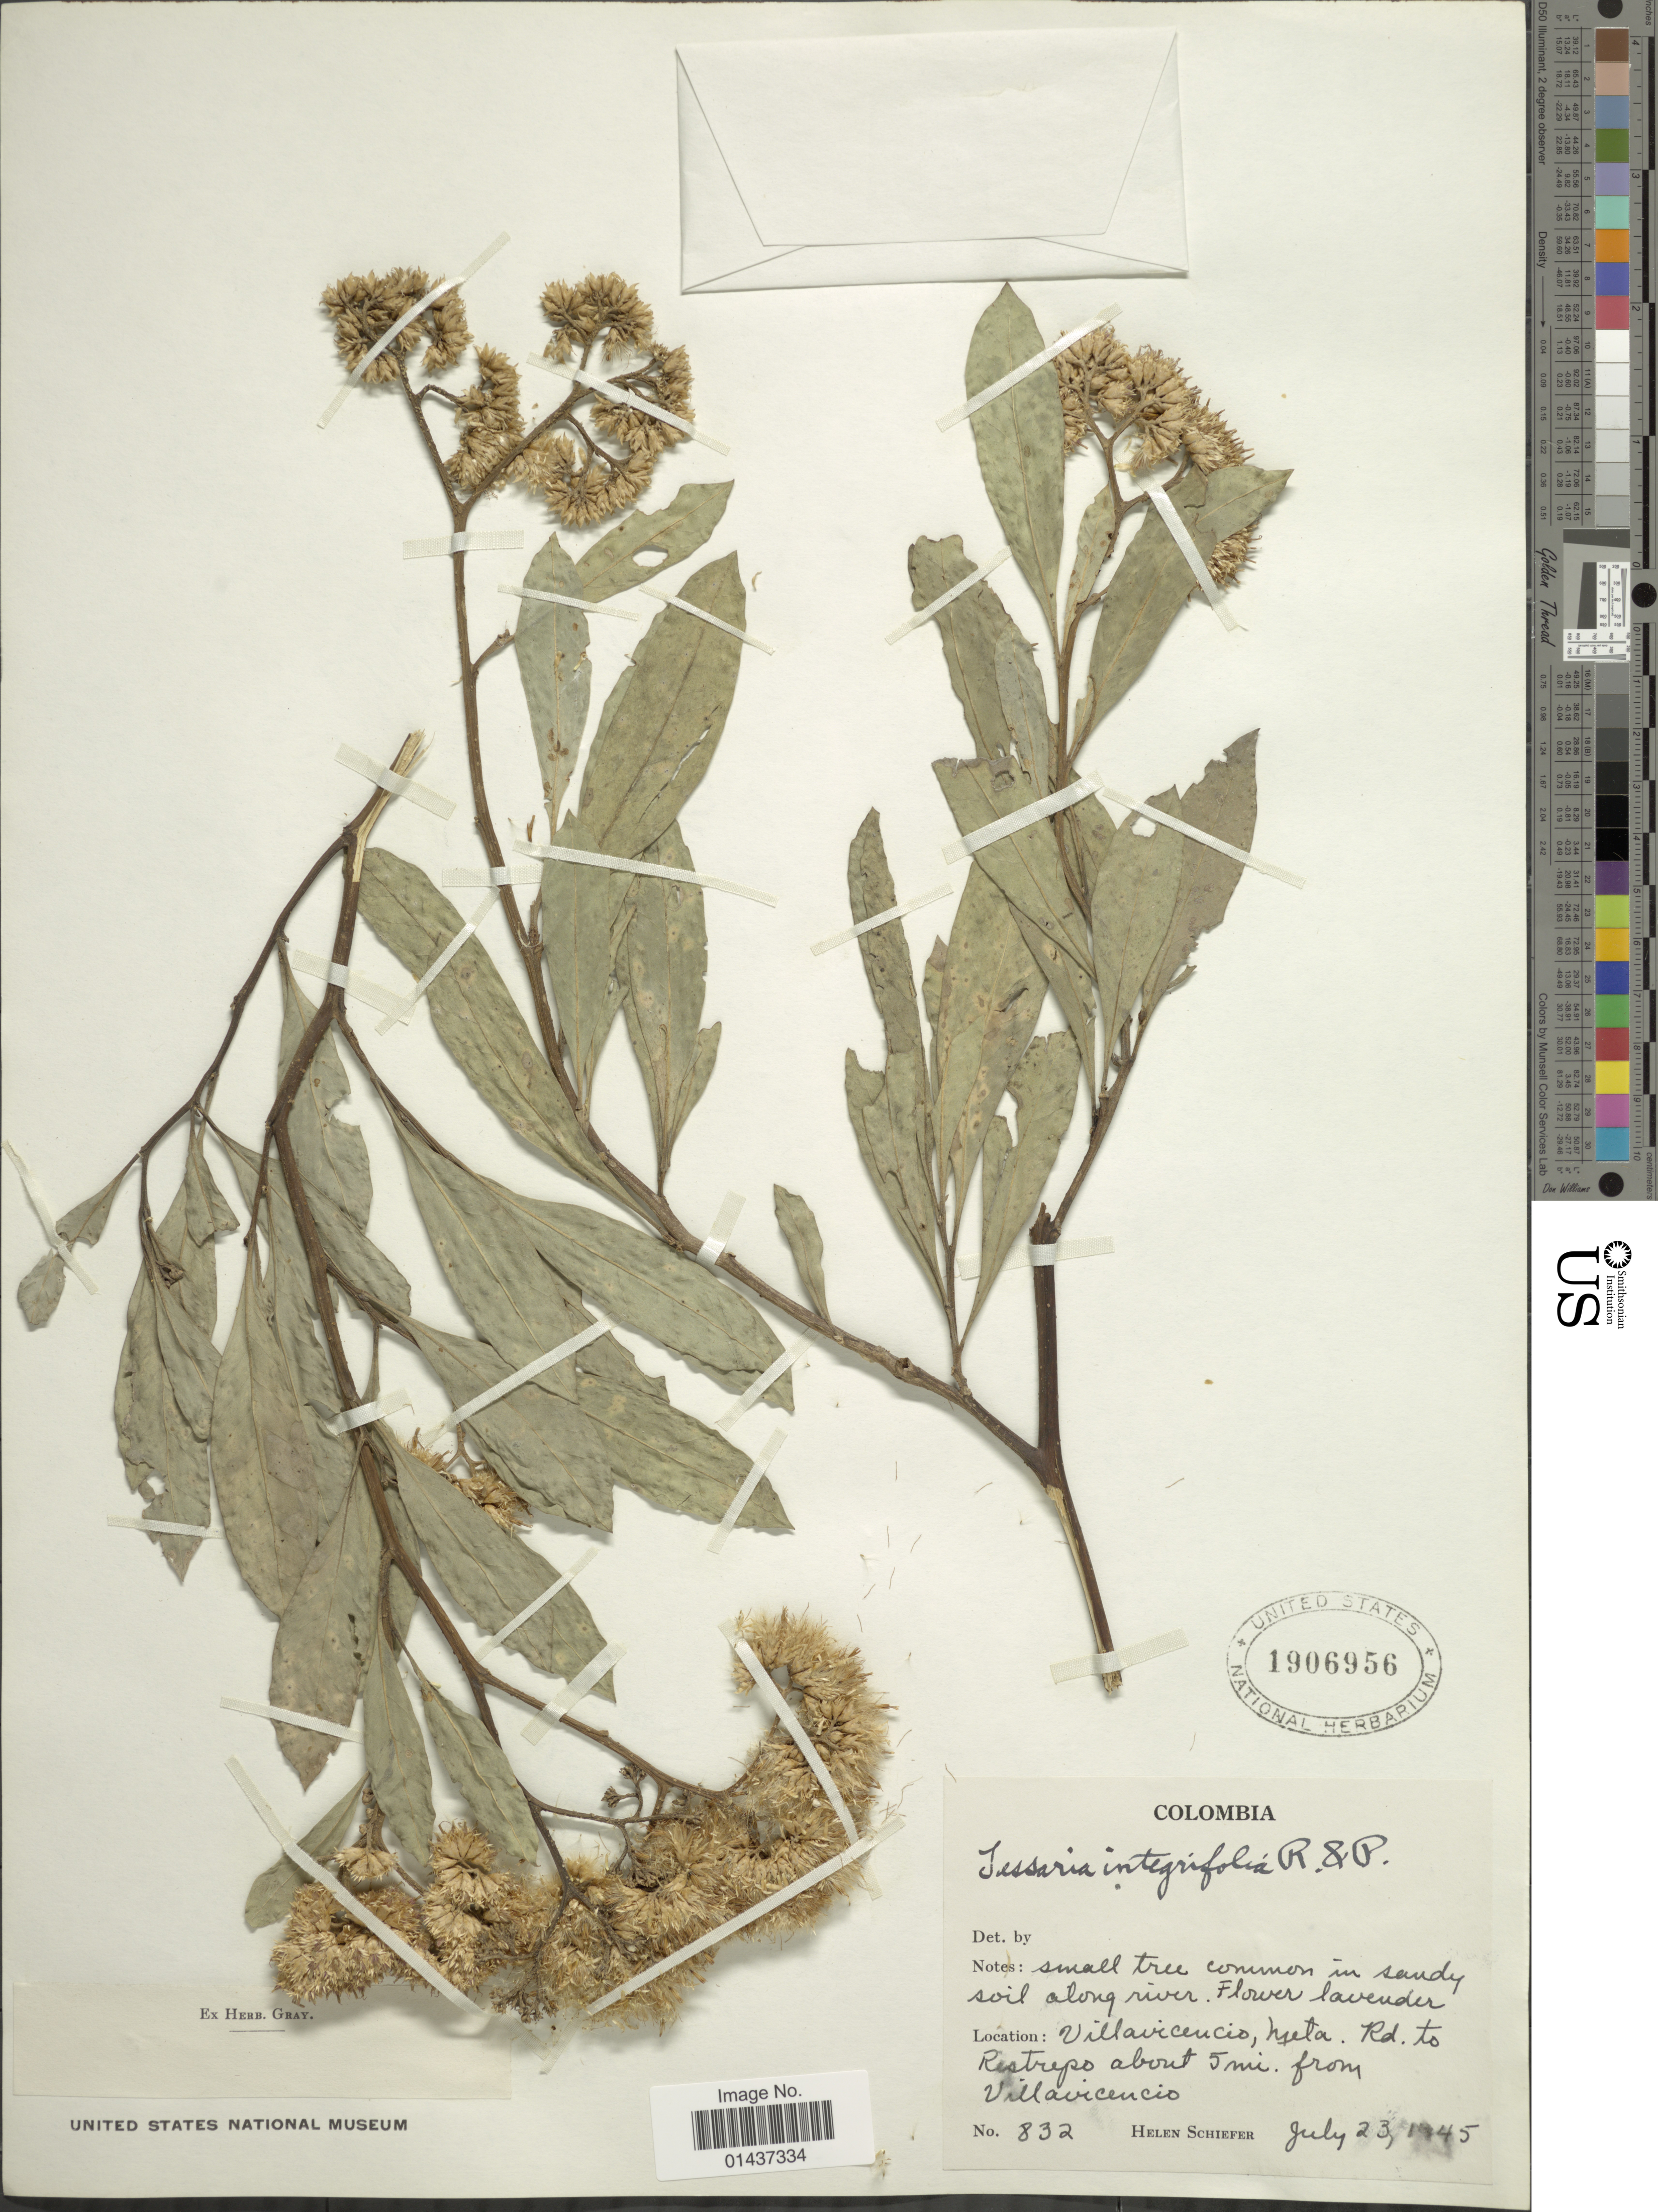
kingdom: Plantae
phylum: Tracheophyta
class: Magnoliopsida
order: Asterales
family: Asteraceae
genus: Tessaria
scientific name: Tessaria integrifolia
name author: Ruiz & Pav.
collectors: H. Schiefer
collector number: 832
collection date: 1945-07-23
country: Colombia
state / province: Meta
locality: Small tree common in sandy soil along river, Villavicencio, Rd to Restrepo about 5 mi. from Villavicencio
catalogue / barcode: US 1906956